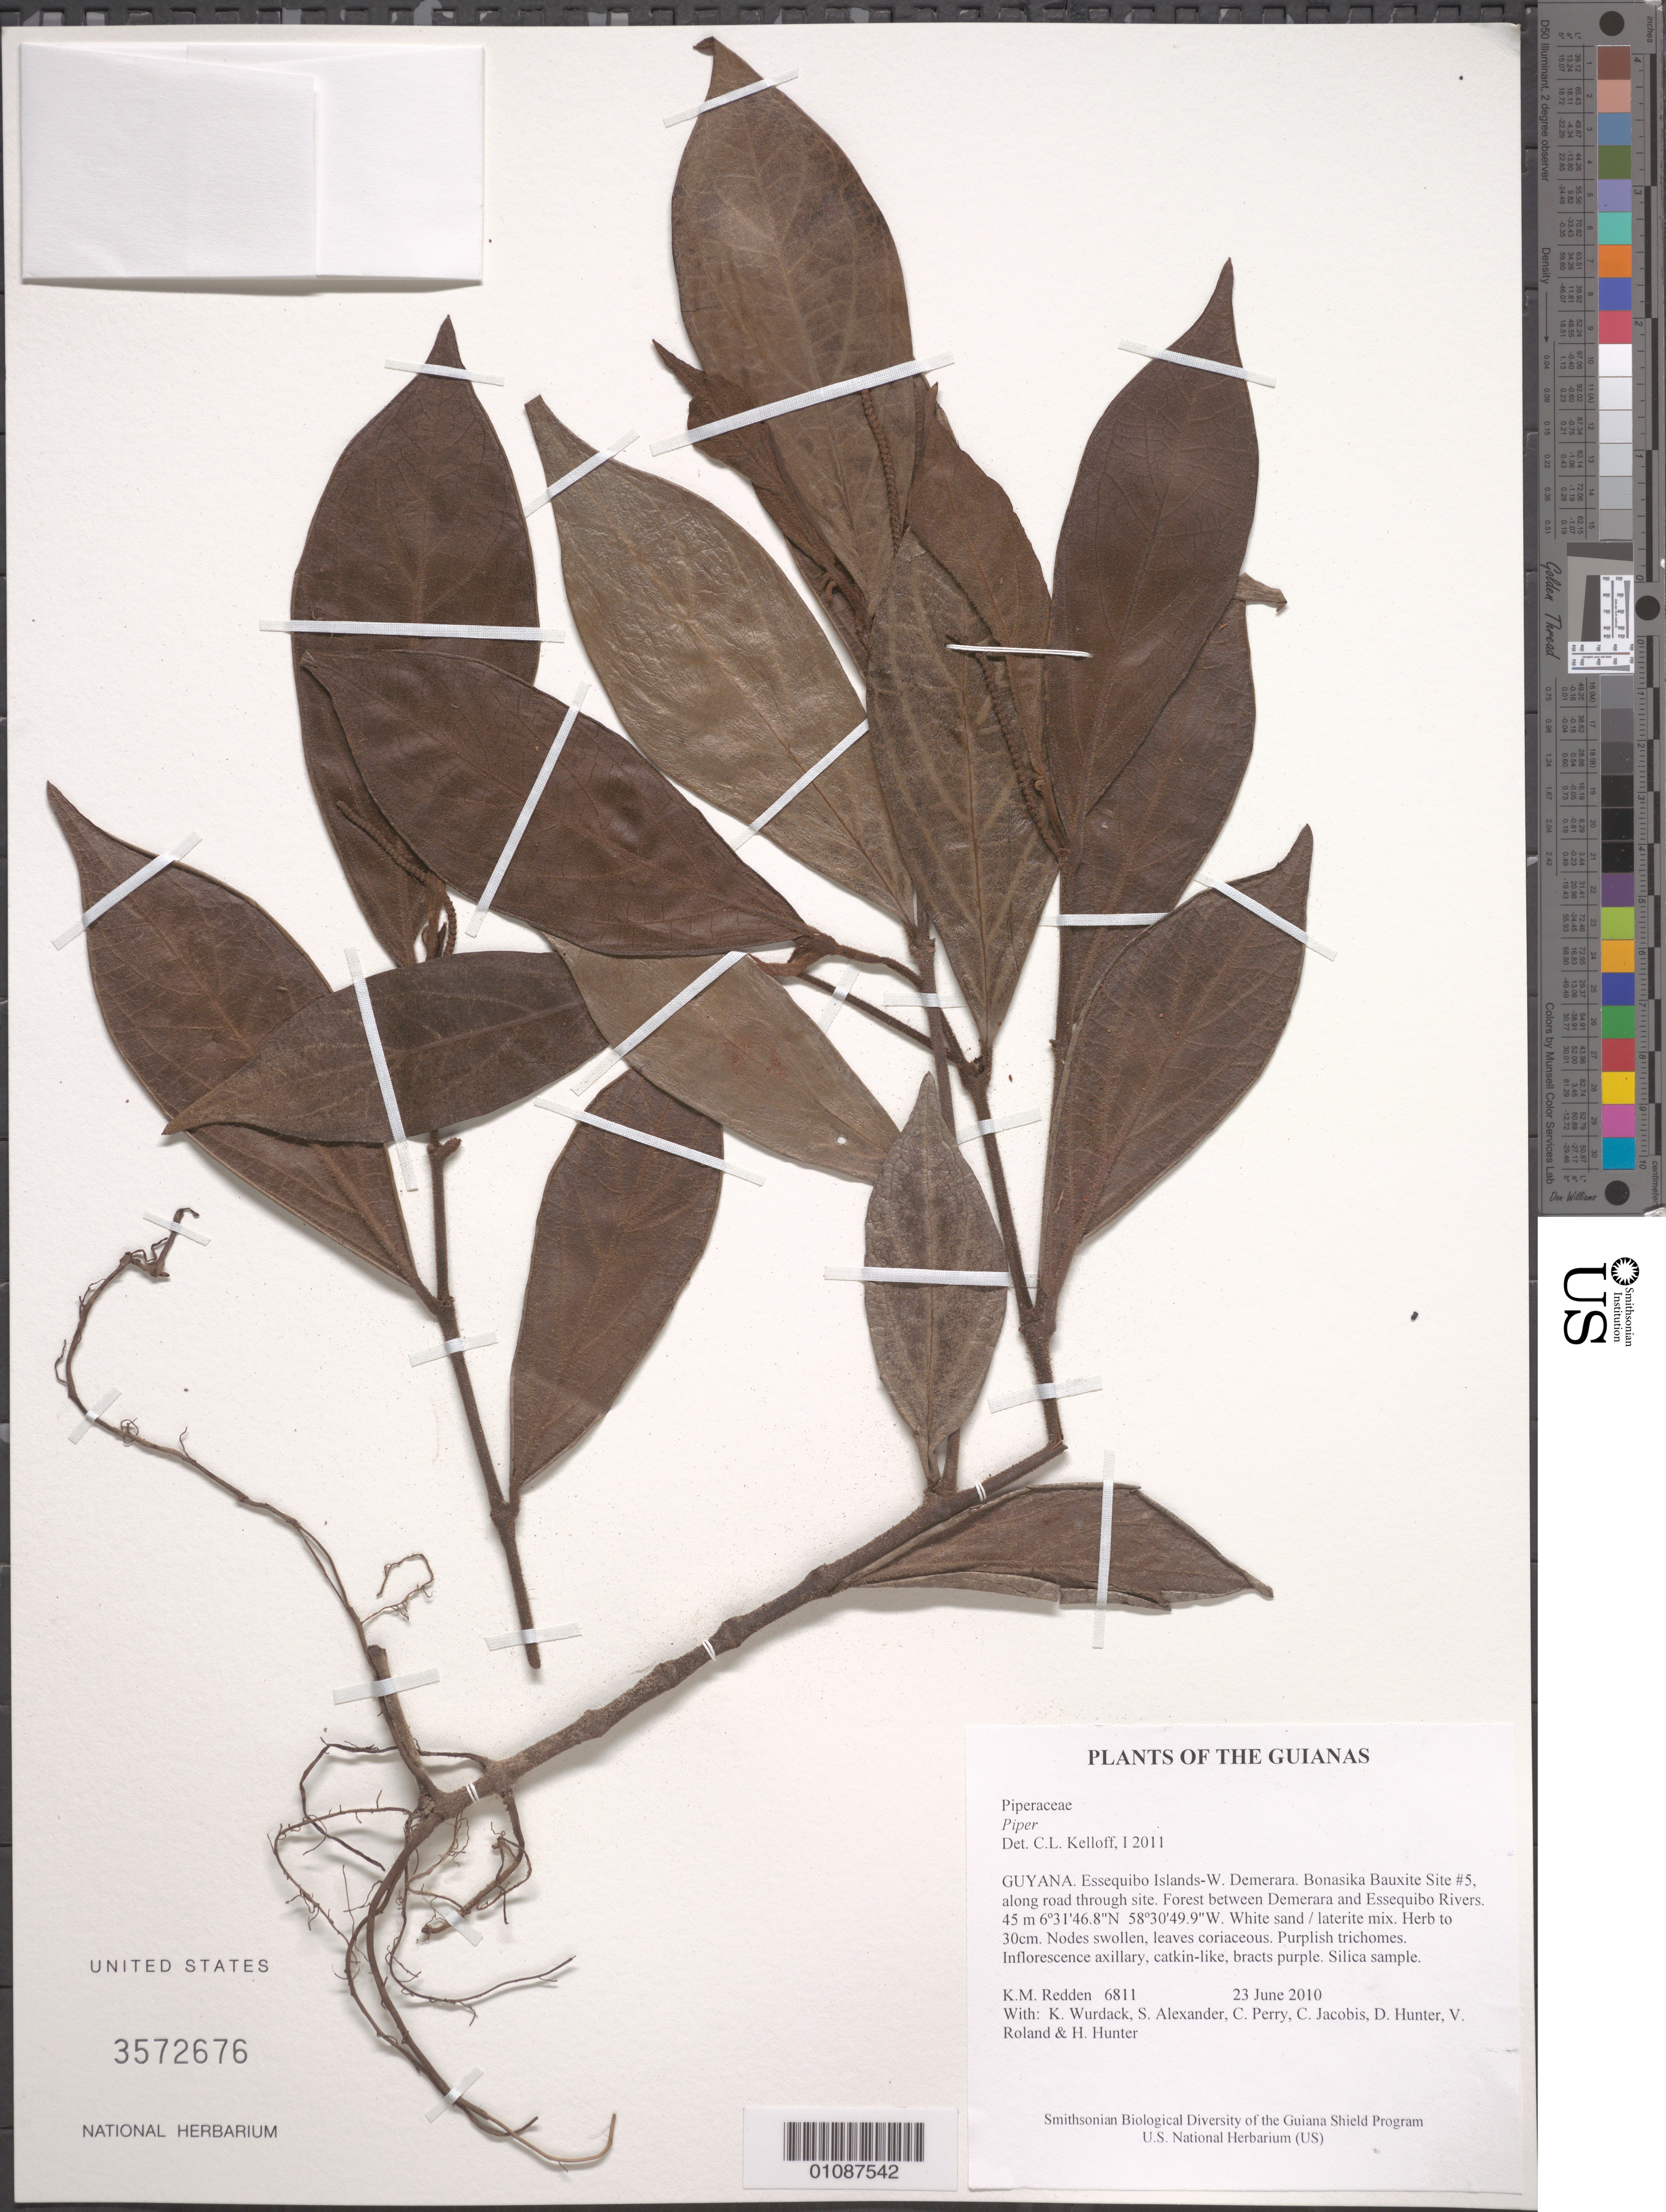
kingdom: Plantae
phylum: Tracheophyta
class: Magnoliopsida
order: Piperales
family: Piperaceae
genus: Piper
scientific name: Piper sp.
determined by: Kelloff, Carol L., (US), Smithsonian Institution - National Museum of Natural History (UNITED STATES)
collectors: K. M. Redden, K. Wurdack, S. N. Alexander, C. Perry, C. Jacobis, D. Hunter, V. Roland & H. Hunter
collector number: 6811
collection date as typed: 23 June 2010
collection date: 2010-06-23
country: Guyana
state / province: Essequibo Isl-W. Demerara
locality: Bonasika Bauxite Site #5, along road through site. Forest between Demerara and Essequibo Rivers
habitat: White sand / laterite mix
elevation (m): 45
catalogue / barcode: US 3572676